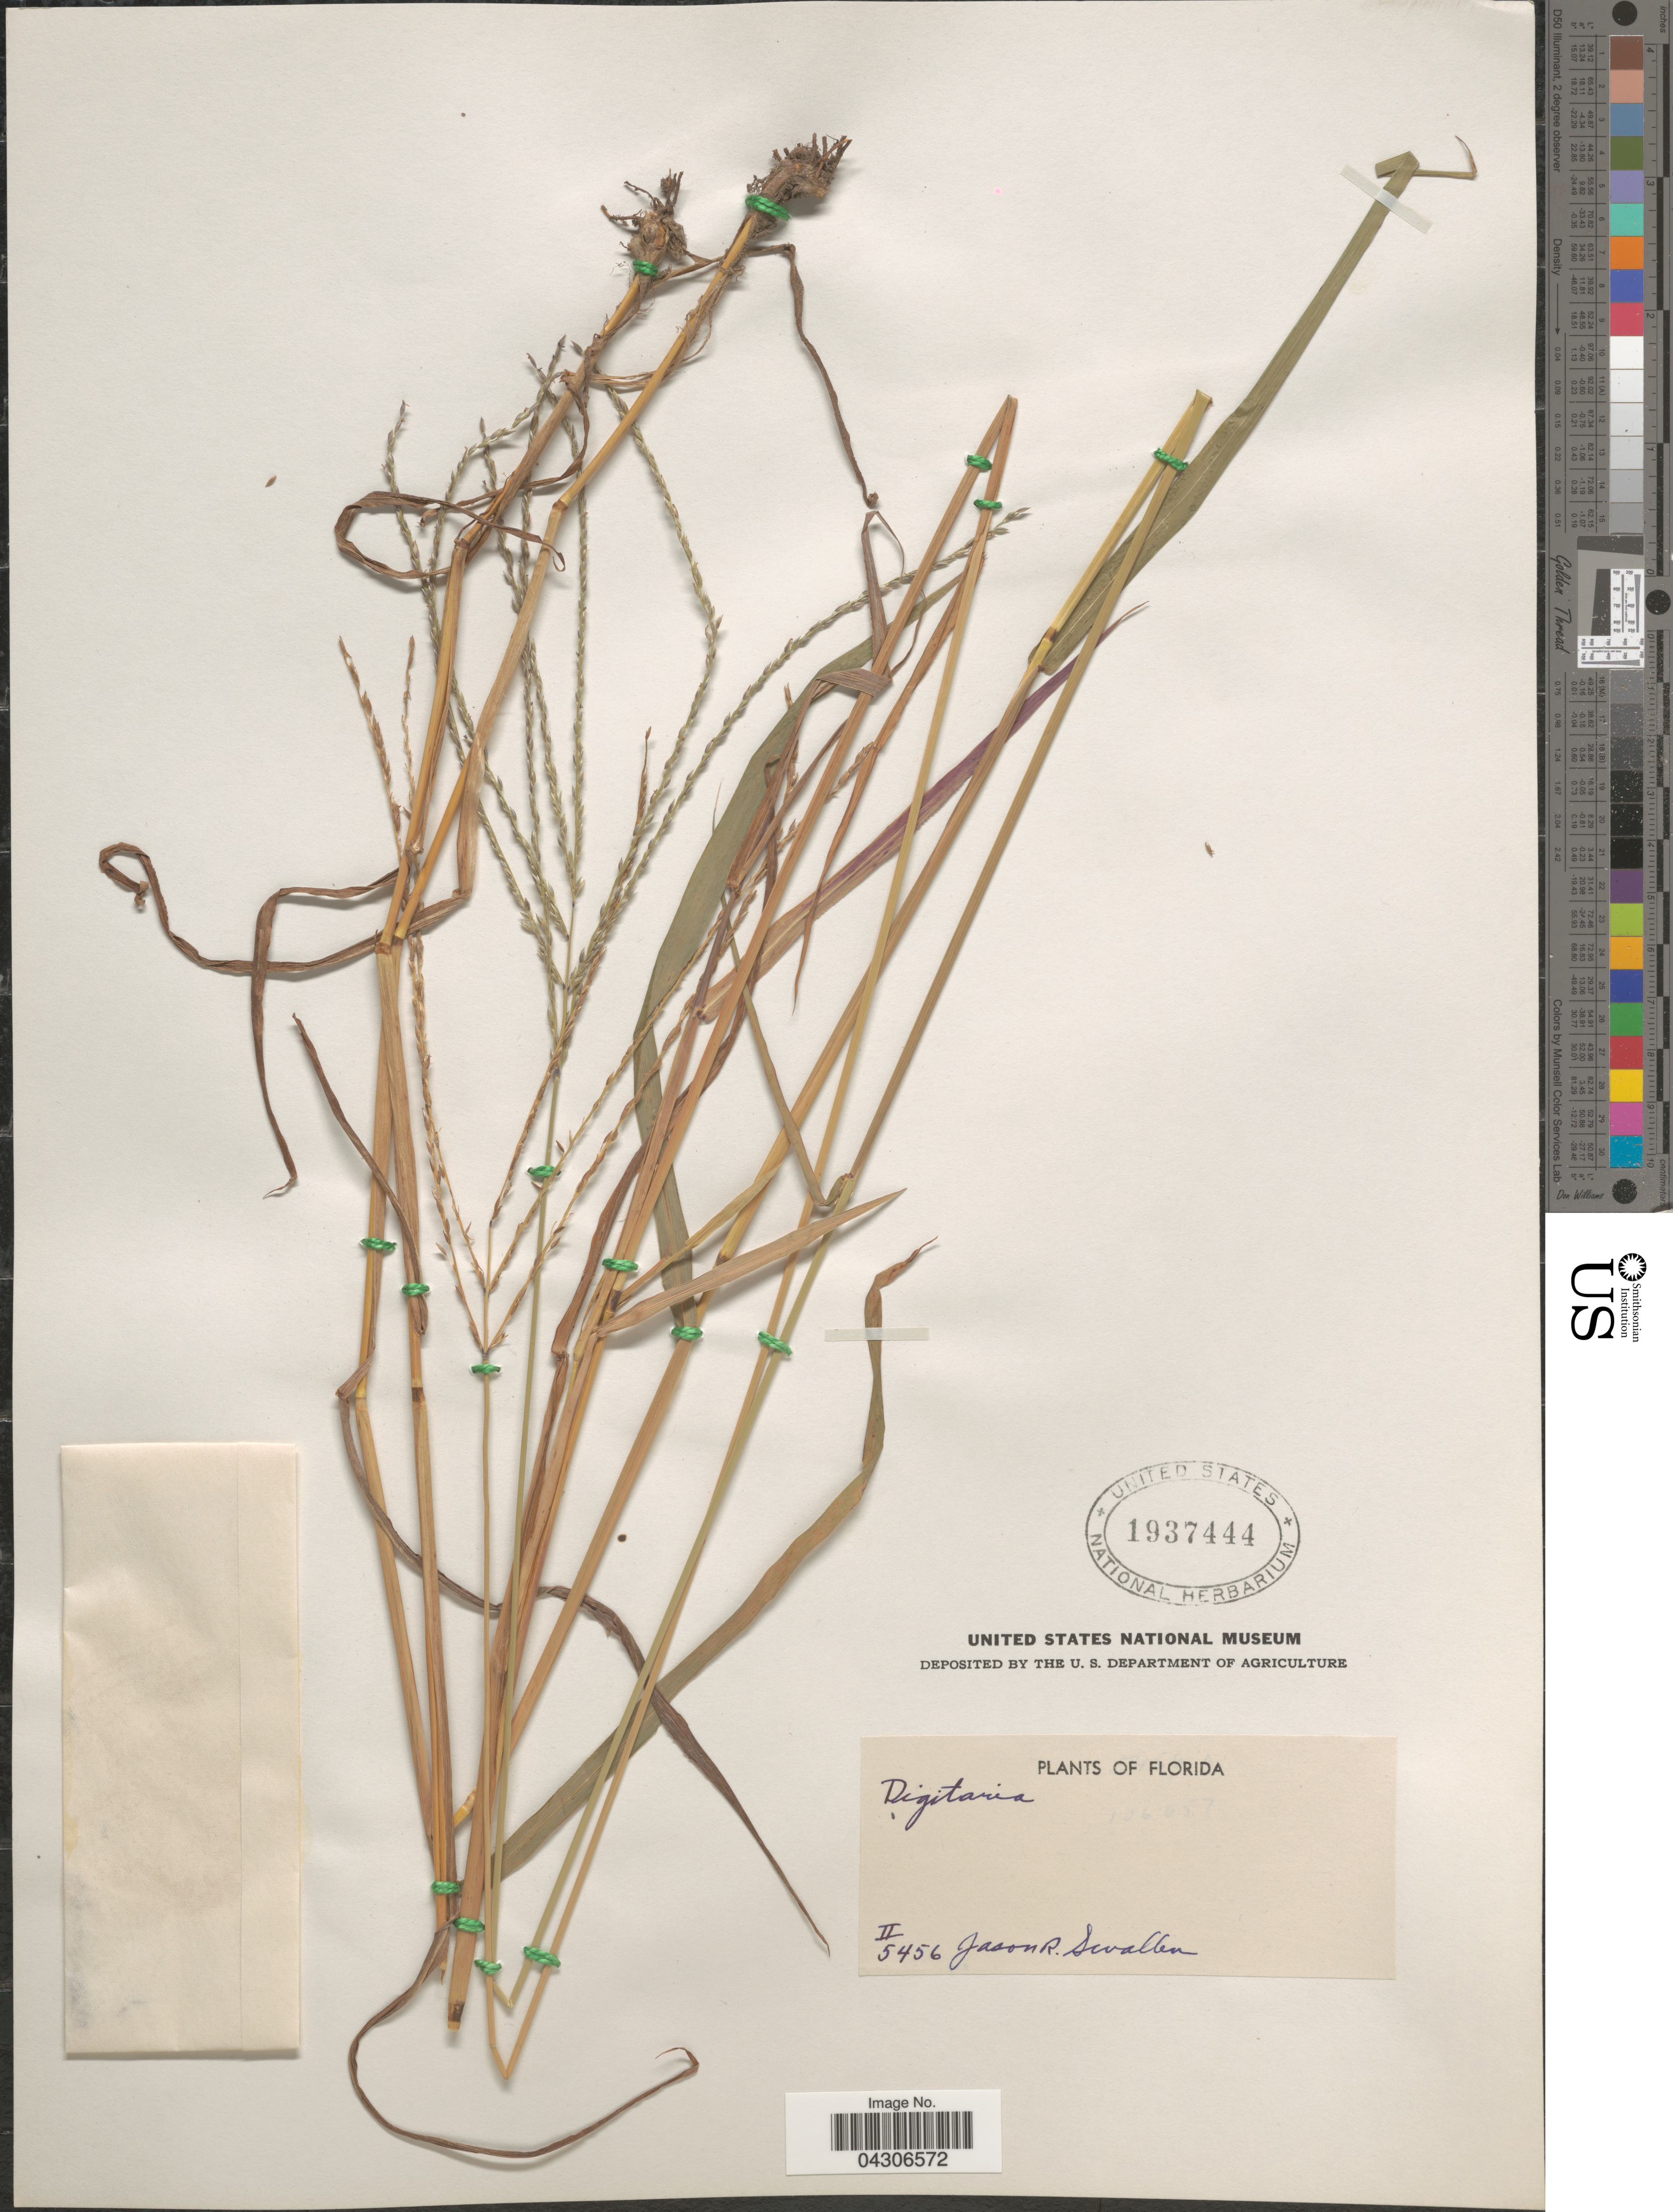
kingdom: Plantae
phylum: Tracheophyta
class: Liliopsida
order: Poales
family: Poaceae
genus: Digitaria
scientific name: Digitaria sp.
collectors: J. R. Swallen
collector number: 5456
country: United States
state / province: Florida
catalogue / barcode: US 1937444